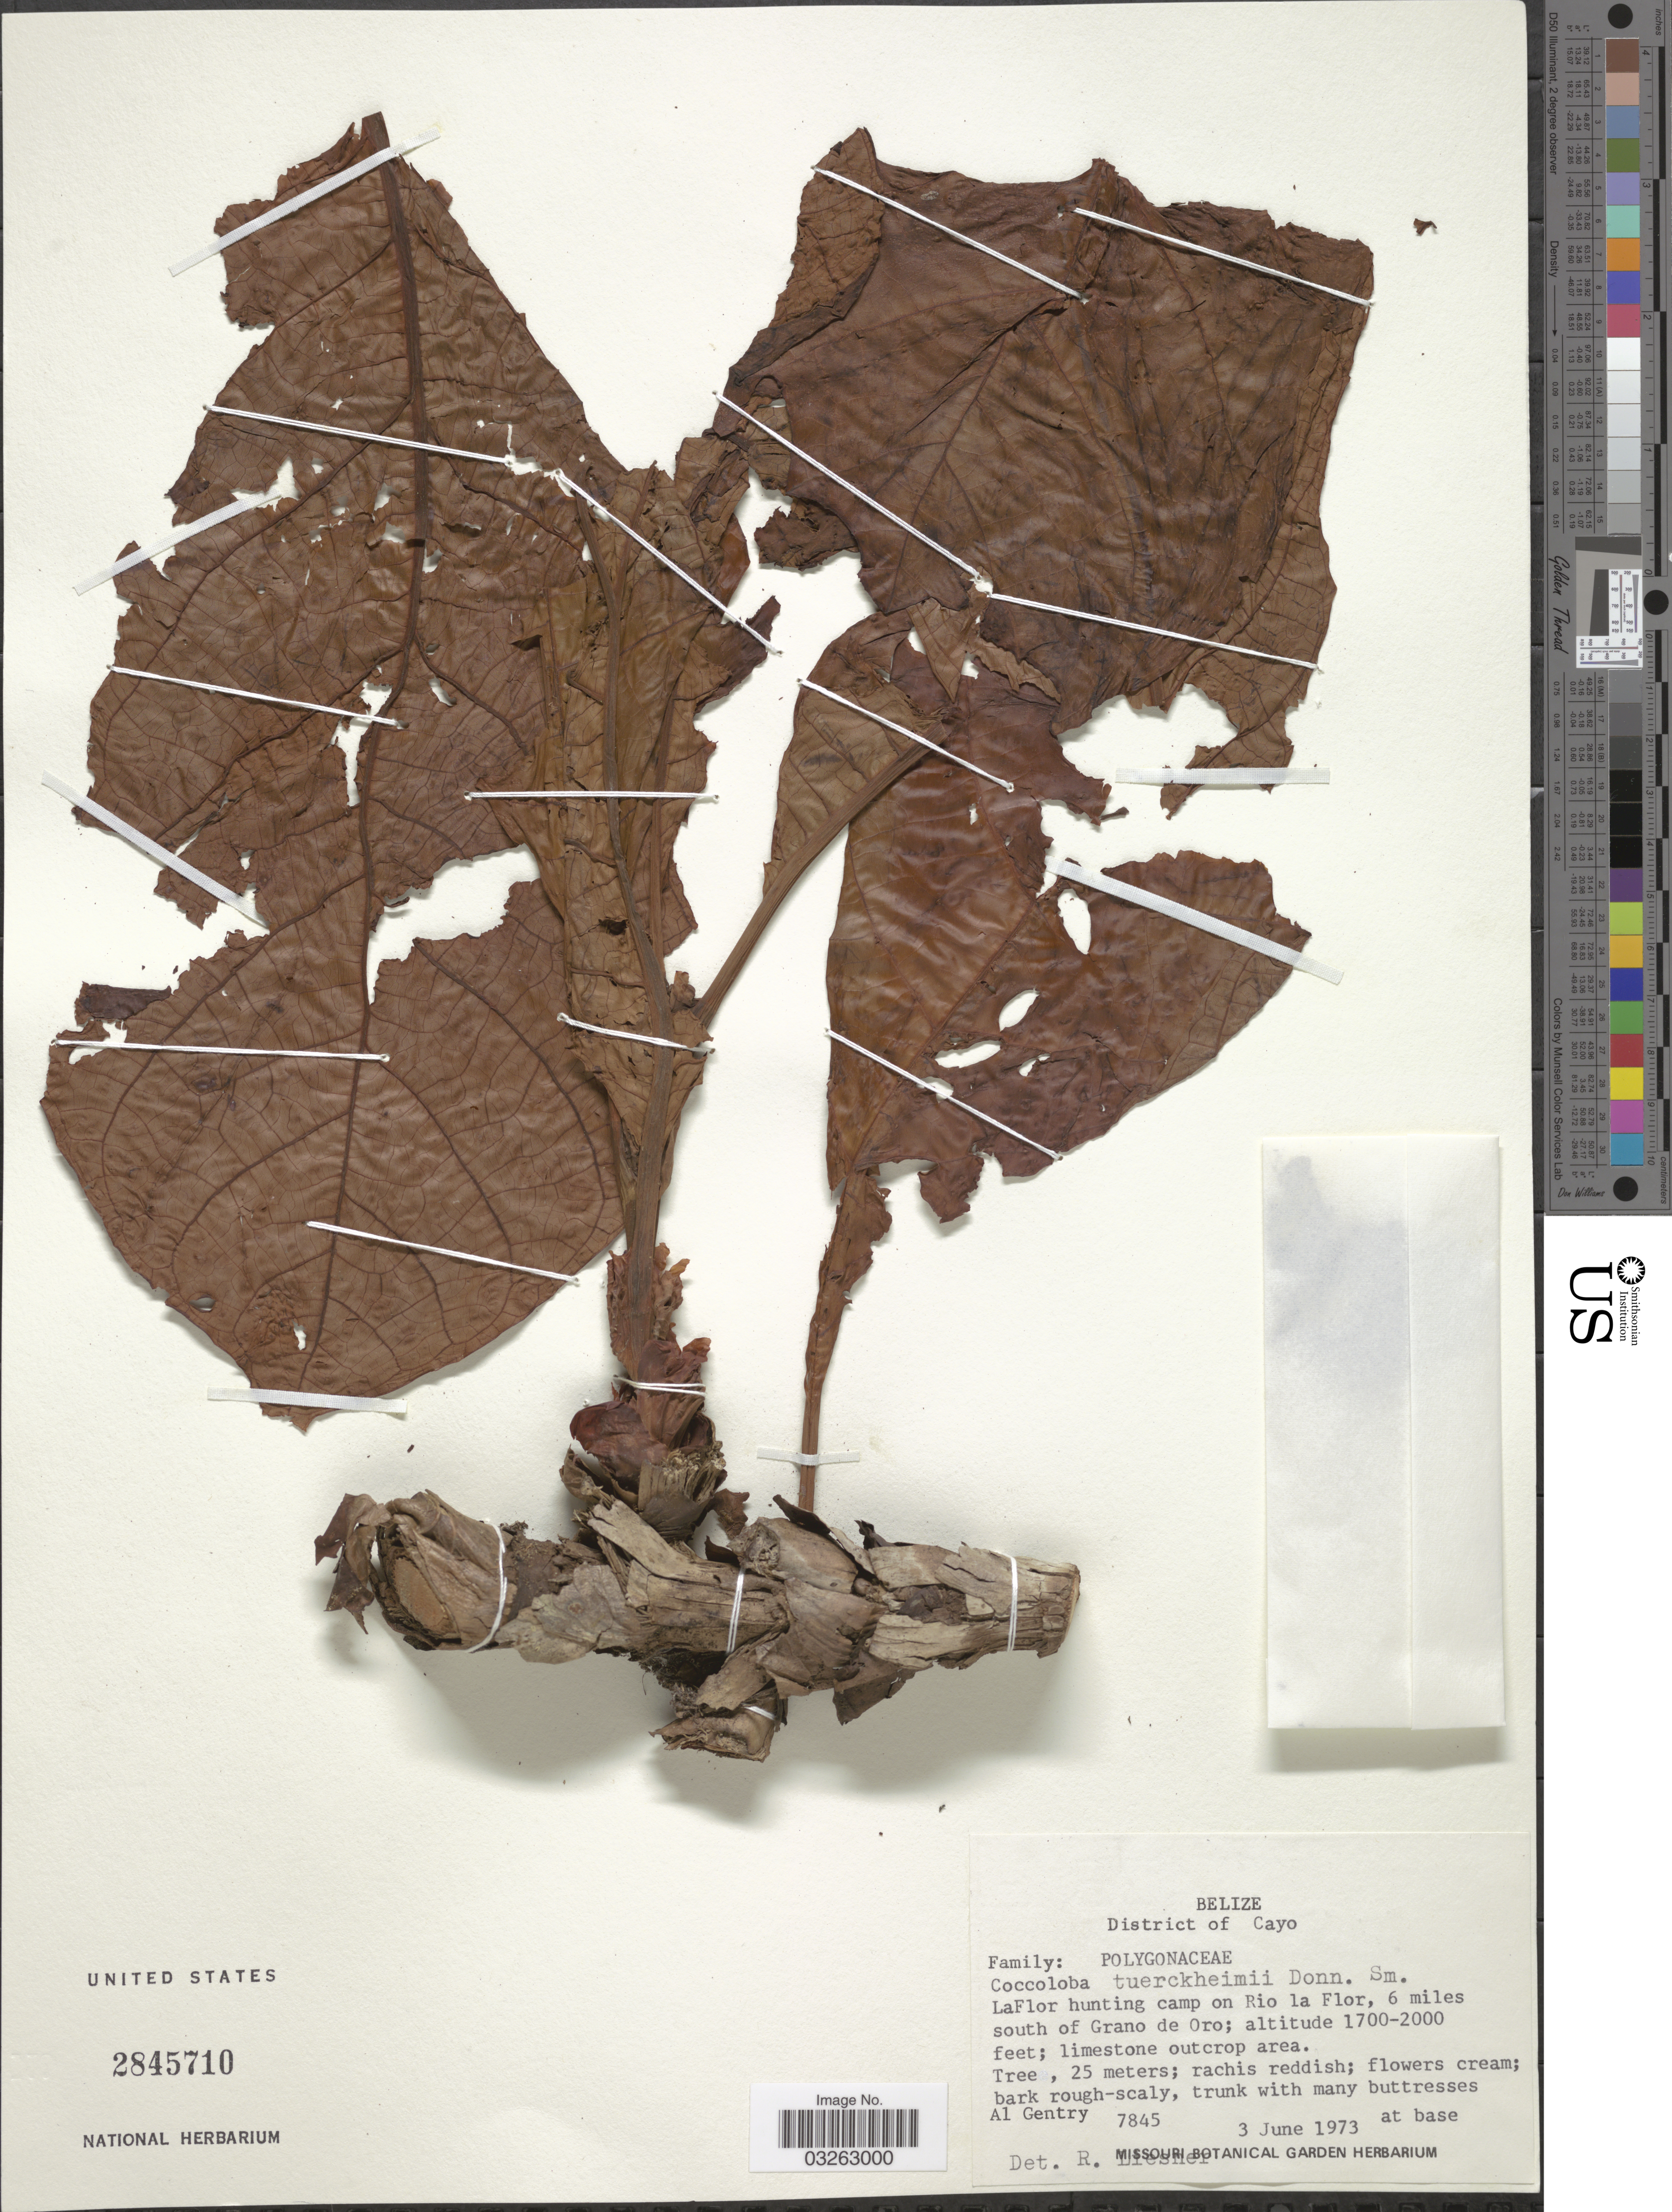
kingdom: Plantae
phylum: Tracheophyta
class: Magnoliopsida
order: Caryophyllales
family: Polygonaceae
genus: Coccoloba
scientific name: Coccoloba tuerckheimii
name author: Donn. Sm.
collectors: A. H. Gentry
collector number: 7845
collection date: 1973-06-03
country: Belize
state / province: Cayo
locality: District of Cayo. LaFlor hunting camp on Rio la Flor, 6 miles south of Grano de Oro.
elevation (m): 518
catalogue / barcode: US 2845710